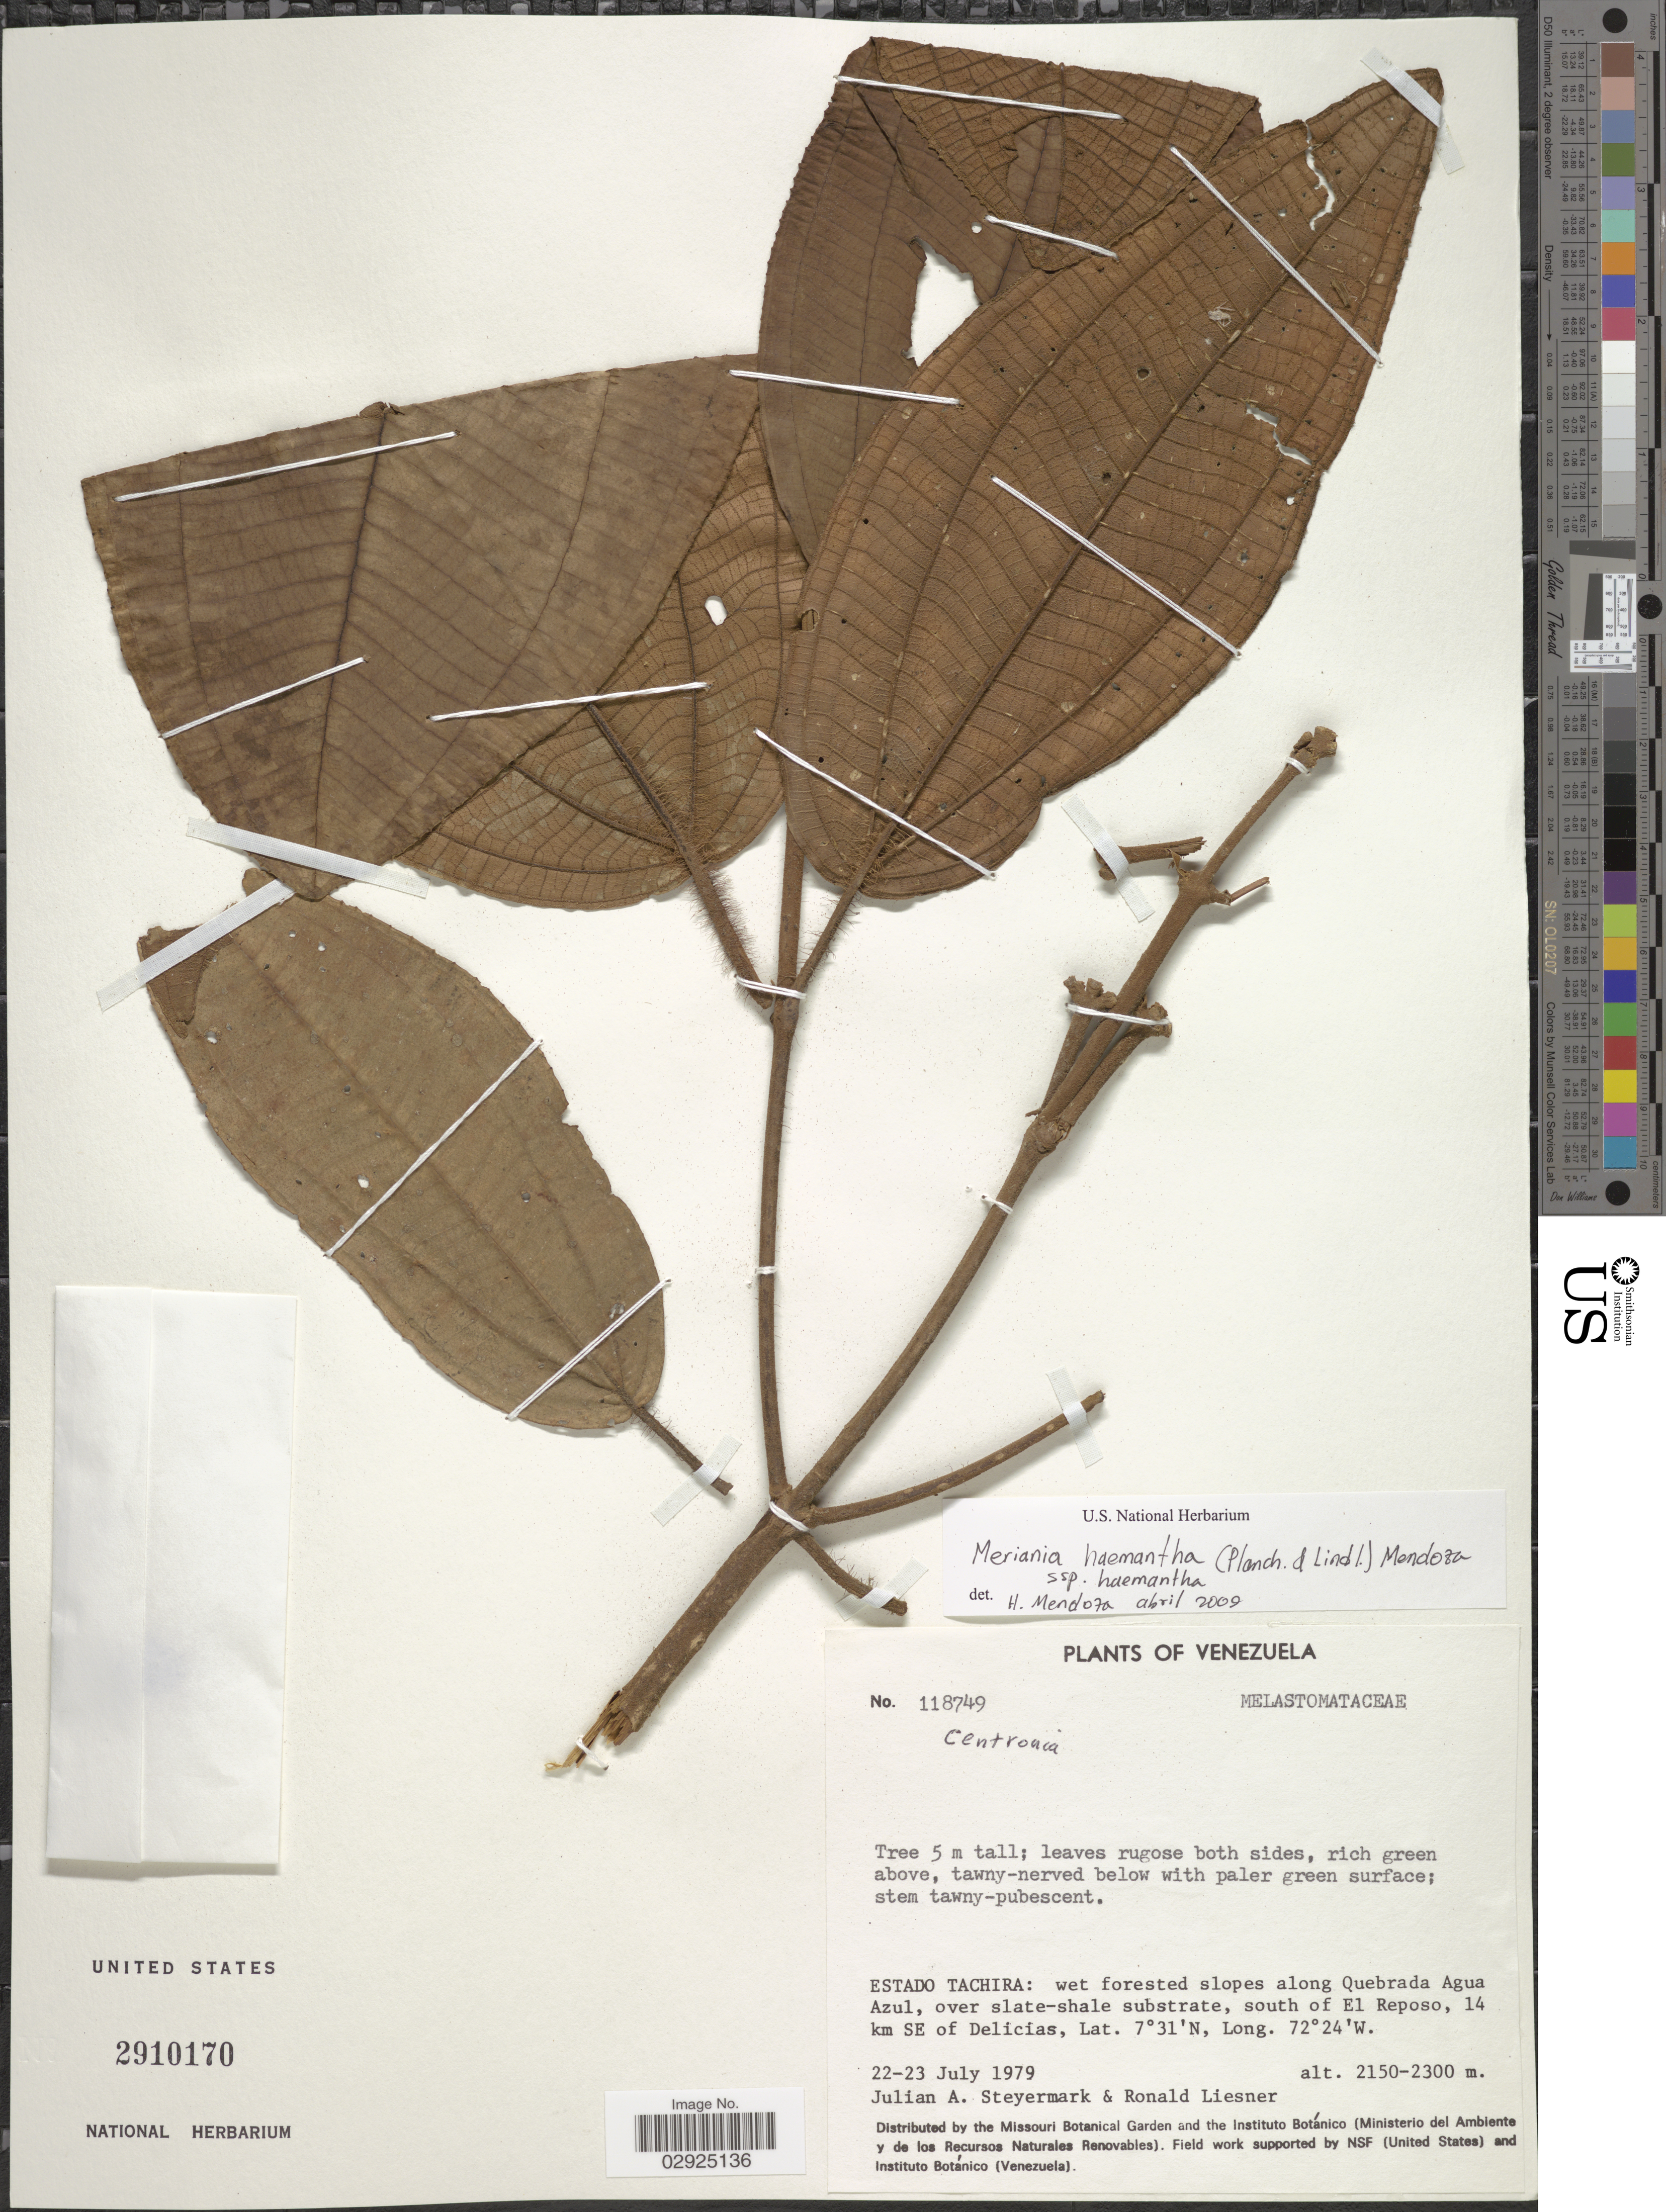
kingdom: Plantae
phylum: Tracheophyta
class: Magnoliopsida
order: Myrtales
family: Melastomataceae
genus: Meriania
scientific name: Meriania haemantha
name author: (Planch. & Lindl.) Humberto Mend. & Fern. Alonso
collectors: J. Steyermark & R. L. Liesner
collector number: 118749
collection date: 1979-07-22/1979-07-23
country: Venezuela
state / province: Tachira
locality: Wet forested slopes along Quebrada Agua Azul, over slate-shale substrate, south of El Reposo, 14 km SE of Delicias.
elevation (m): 2150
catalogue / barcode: US 2910170